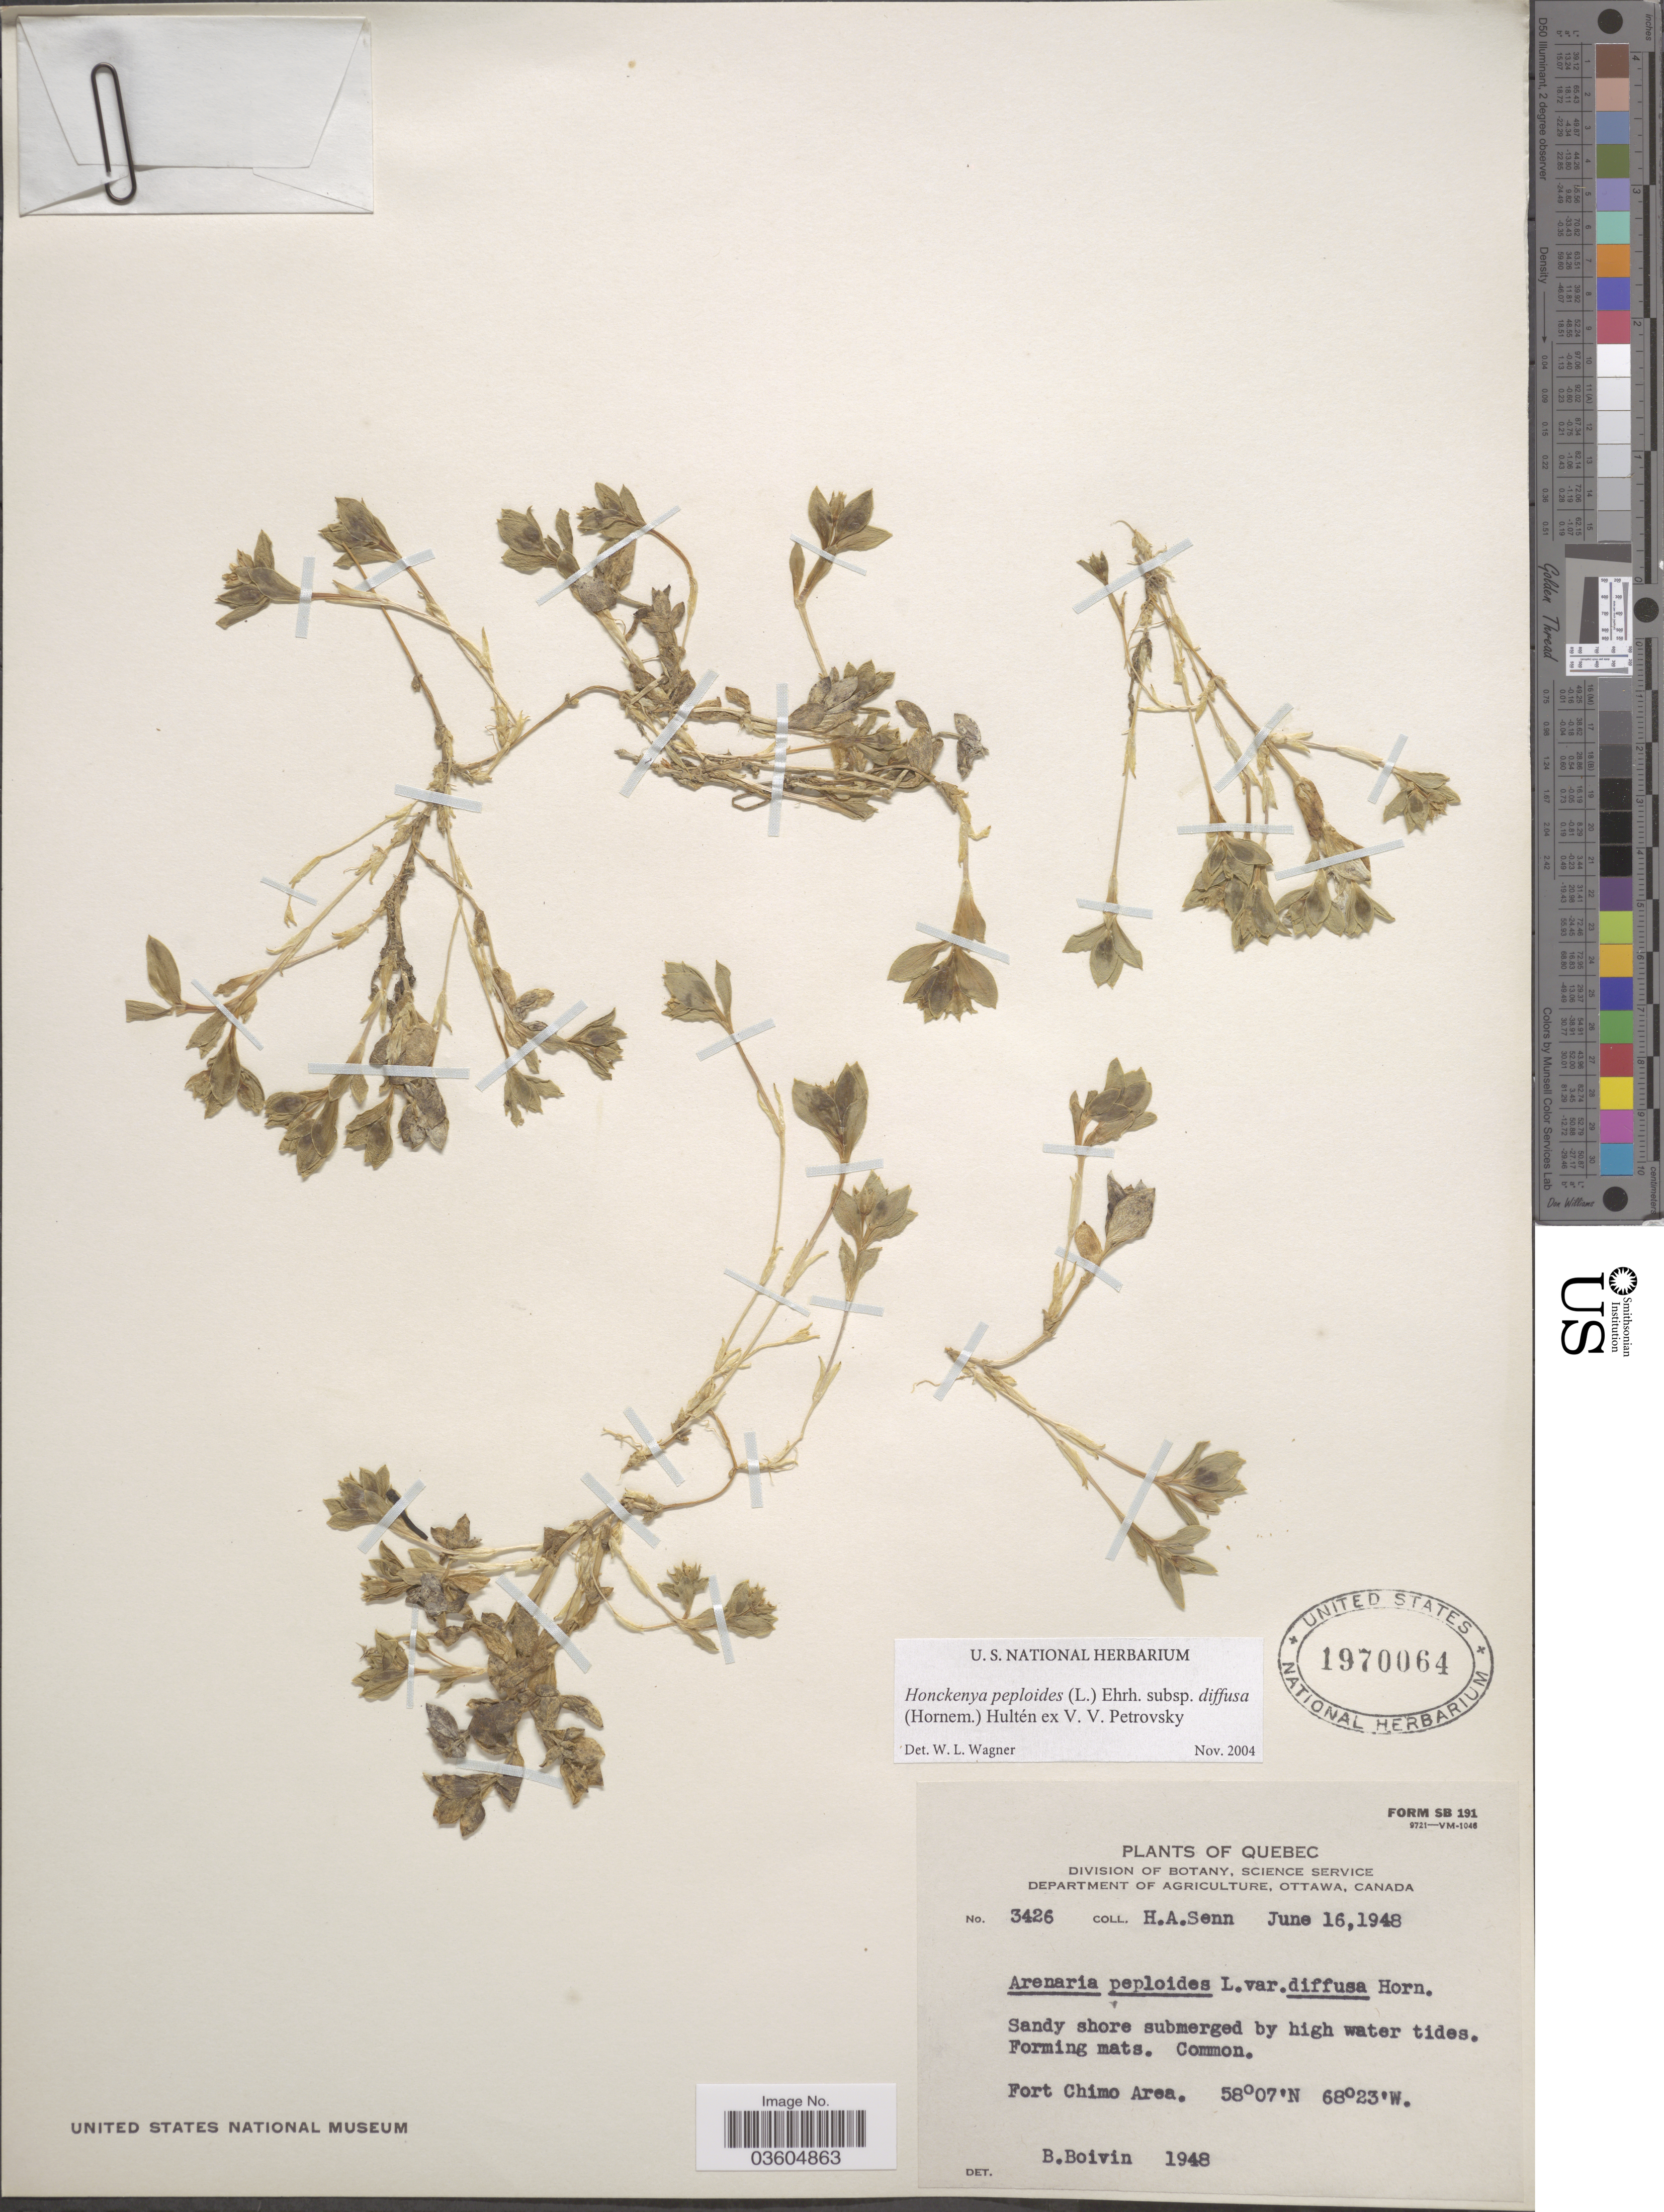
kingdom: Plantae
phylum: Tracheophyta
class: Magnoliopsida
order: Caryophyllales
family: Caryophyllaceae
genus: Honckenya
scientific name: Honckenya peploides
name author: (L.) Ehrh.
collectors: H. Senn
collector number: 3426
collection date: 1948-06-16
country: Canada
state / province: Quebec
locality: Fort Chimo Area.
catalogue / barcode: US 1970064